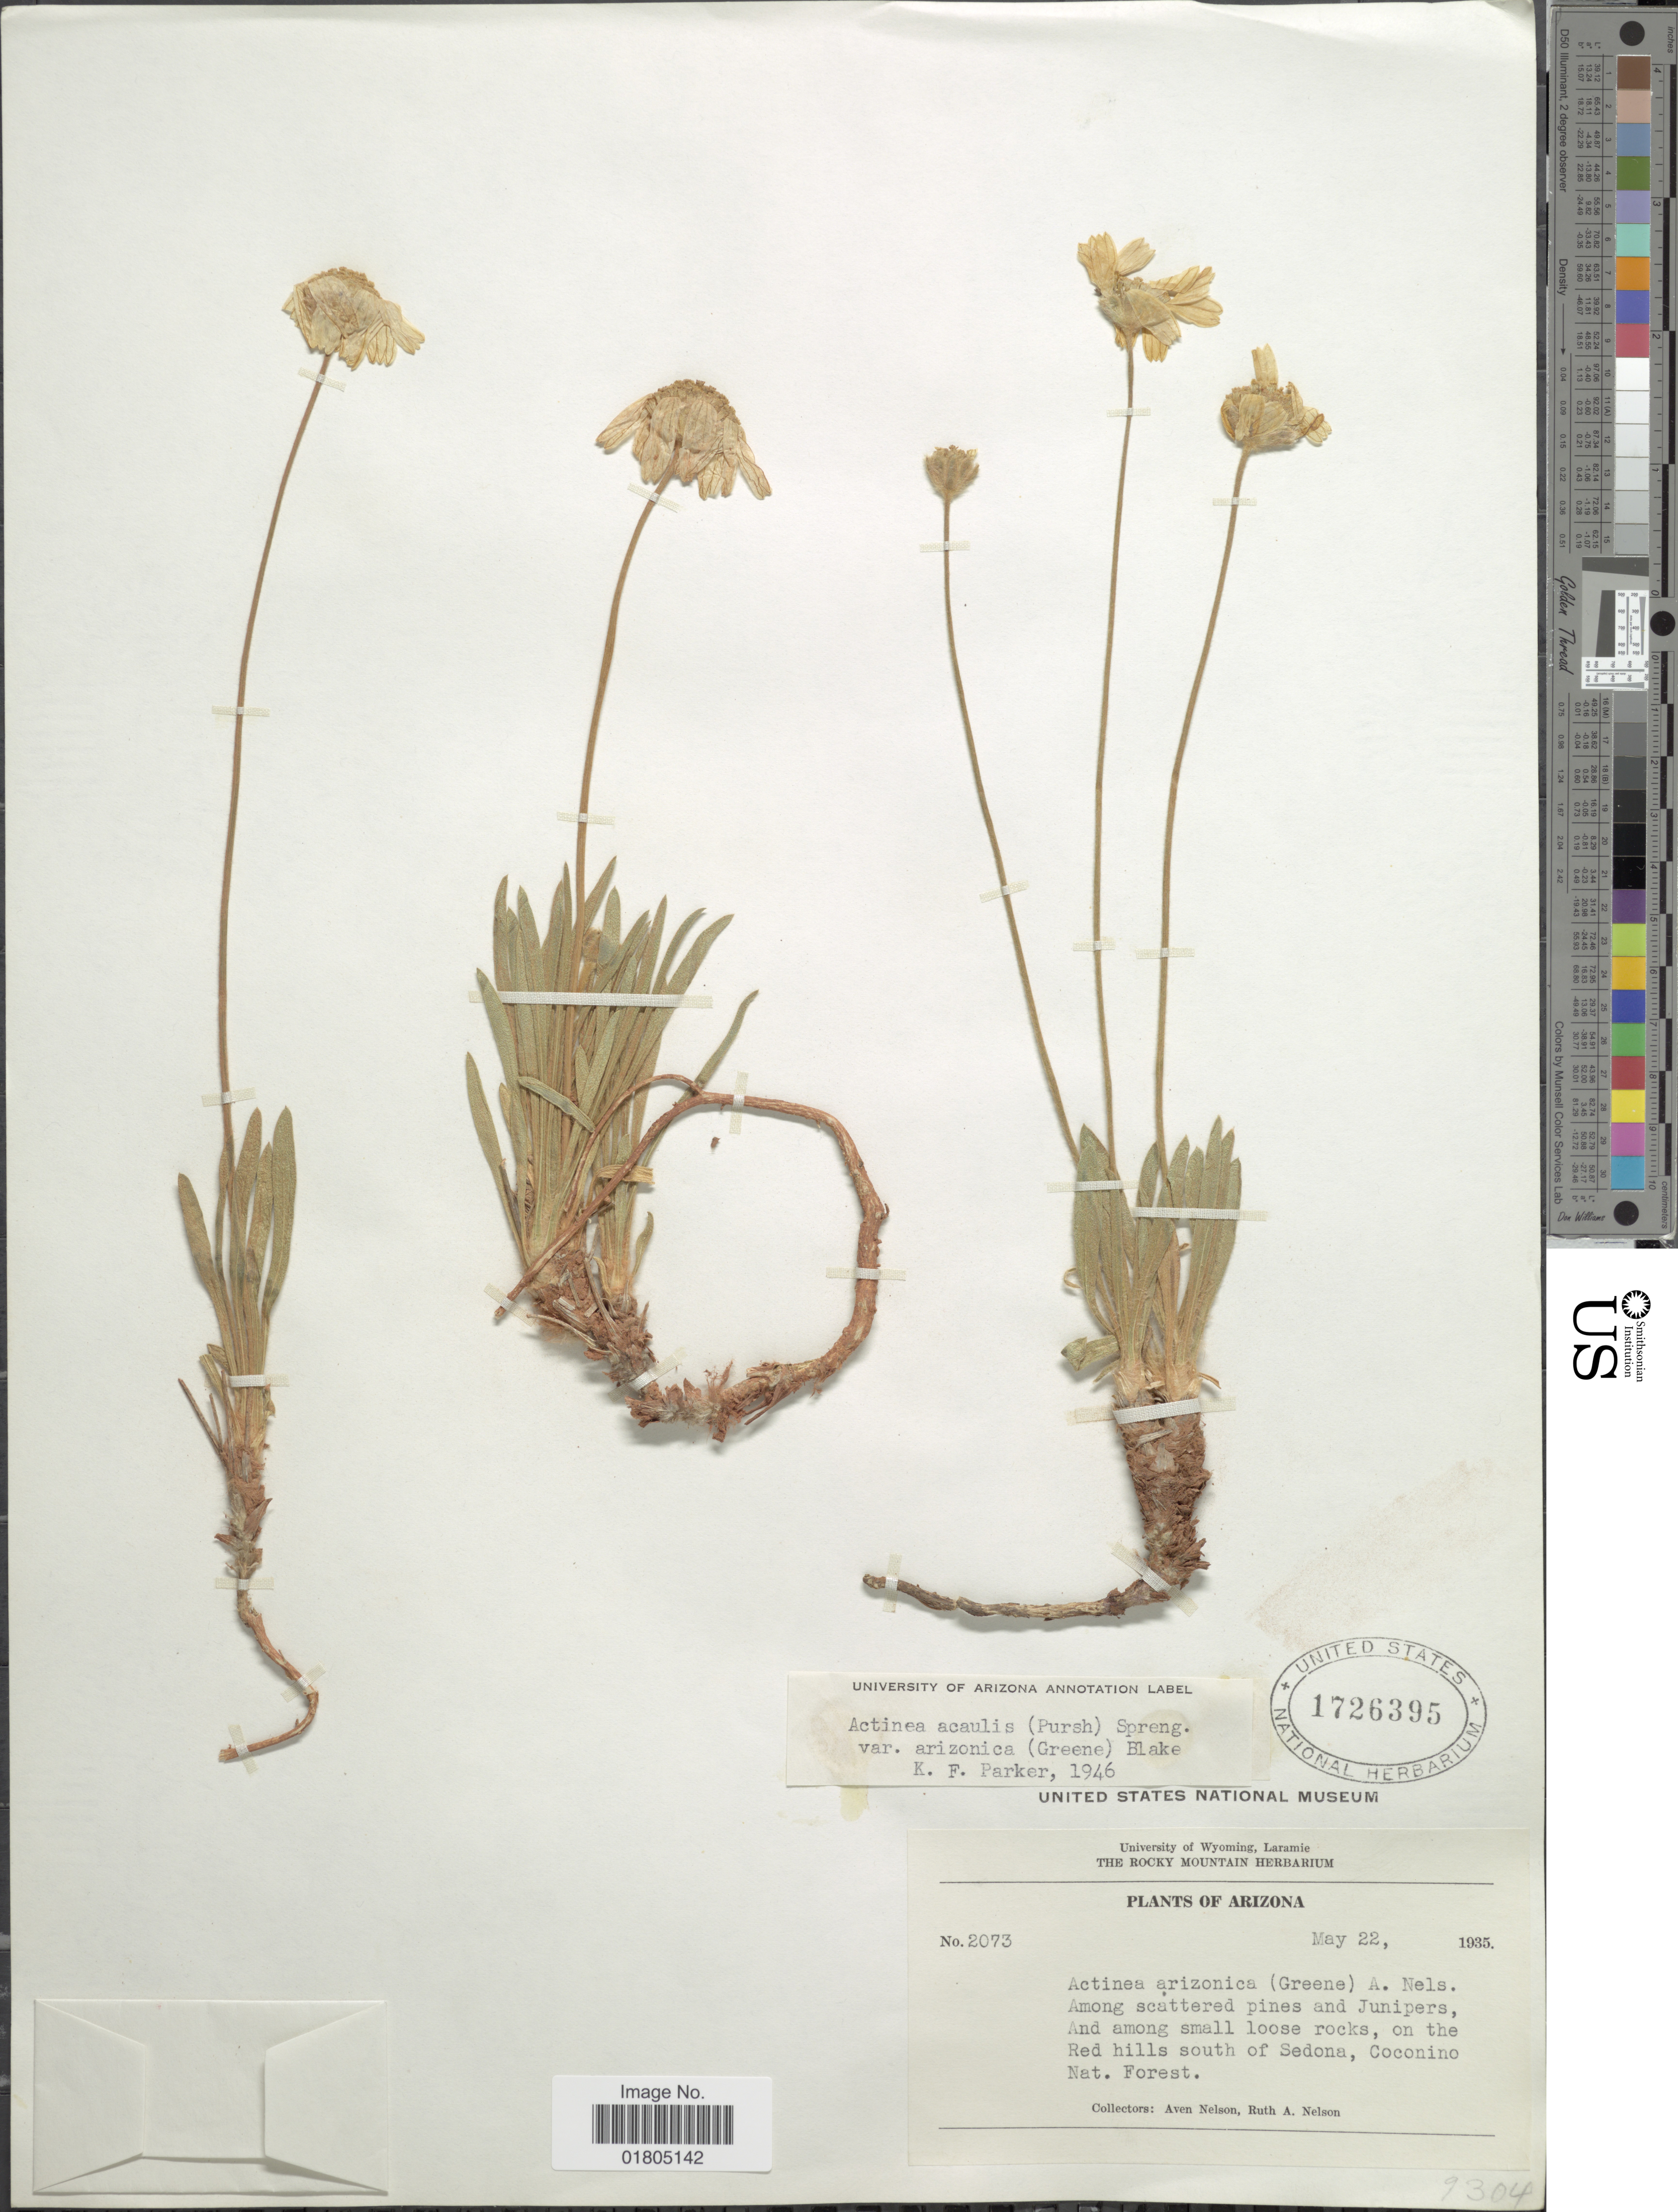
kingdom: Plantae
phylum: Tracheophyta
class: Magnoliopsida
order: Asterales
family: Asteraceae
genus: Actinea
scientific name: Actinea acaulis var. arizonica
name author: (Greene) S.F. Blake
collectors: A. Nelson & R. A. Nelson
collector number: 2073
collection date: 1935-05-22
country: United States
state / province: Arizona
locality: On the Red Hills south of Sedona, Coconino Nat. Forest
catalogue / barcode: US 1726395